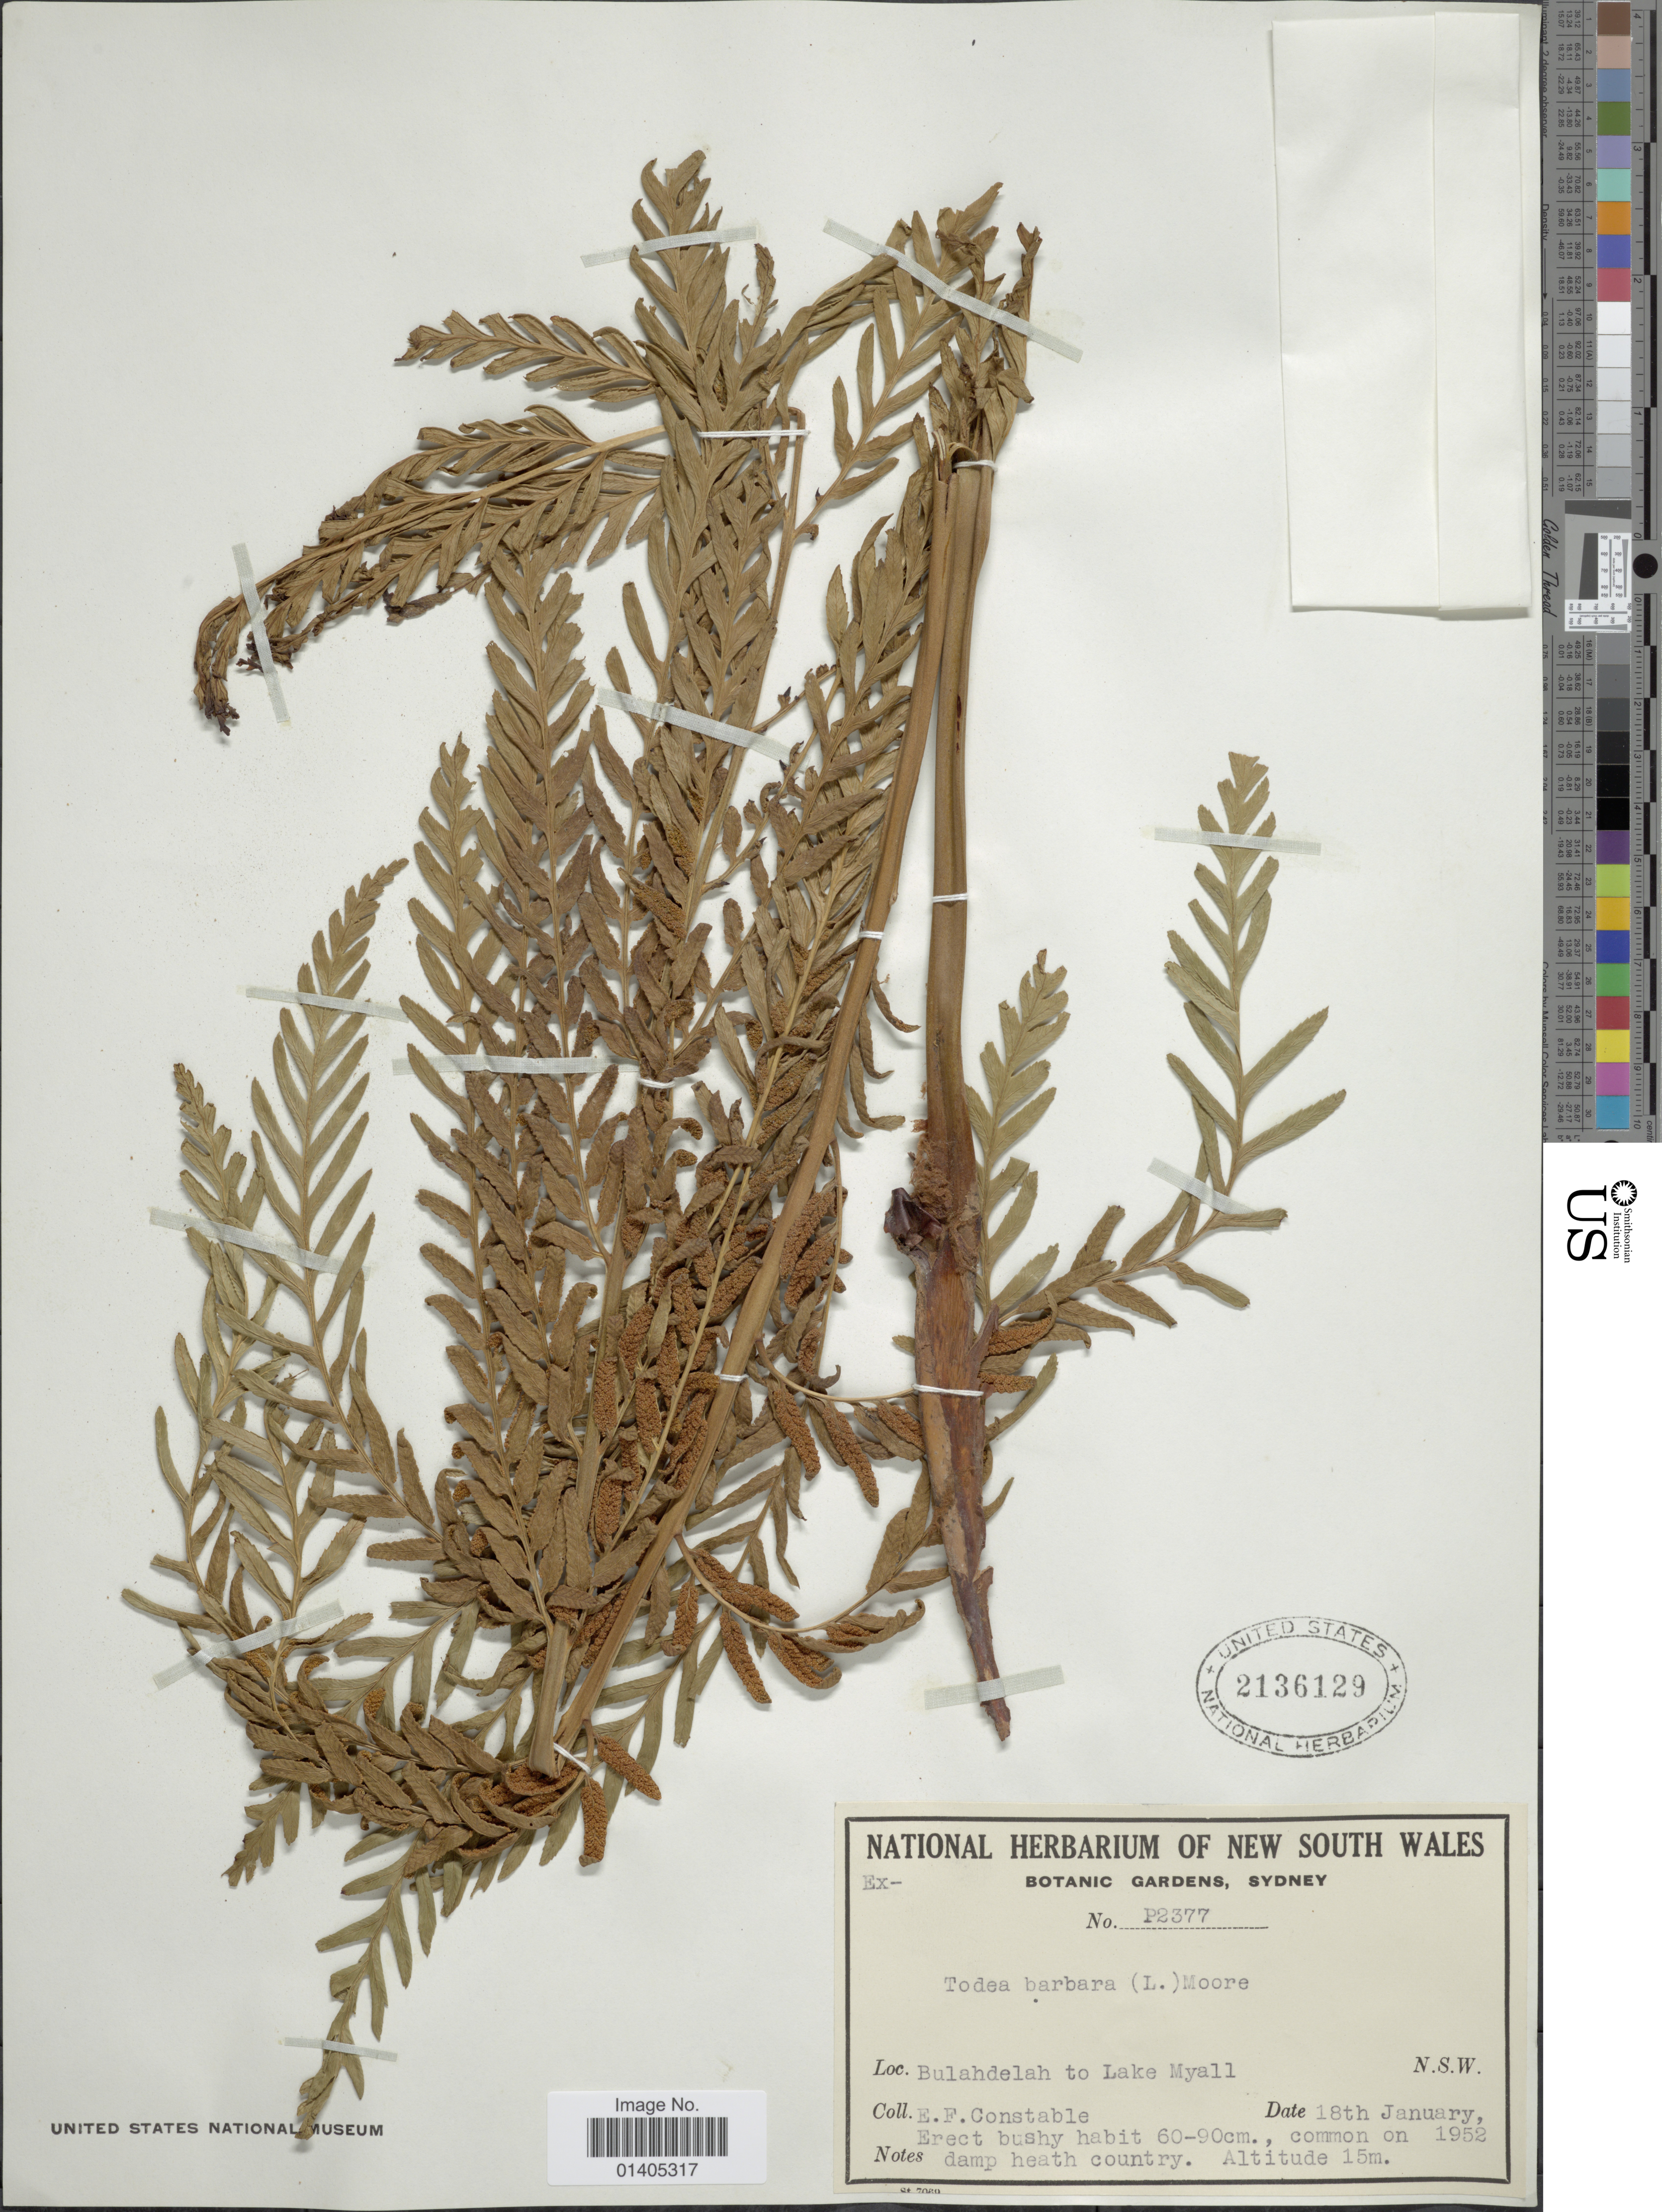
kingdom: Plantae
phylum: Tracheophyta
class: Polypodiopsida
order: Osmundales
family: Osmundaceae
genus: Todea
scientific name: Todea barbara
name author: T. Moore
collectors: E. F. Constable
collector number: P2377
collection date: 1952-01-18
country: Australia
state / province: New South Wales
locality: Bulahdelah to lake Myall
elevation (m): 15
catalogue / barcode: US 2136129